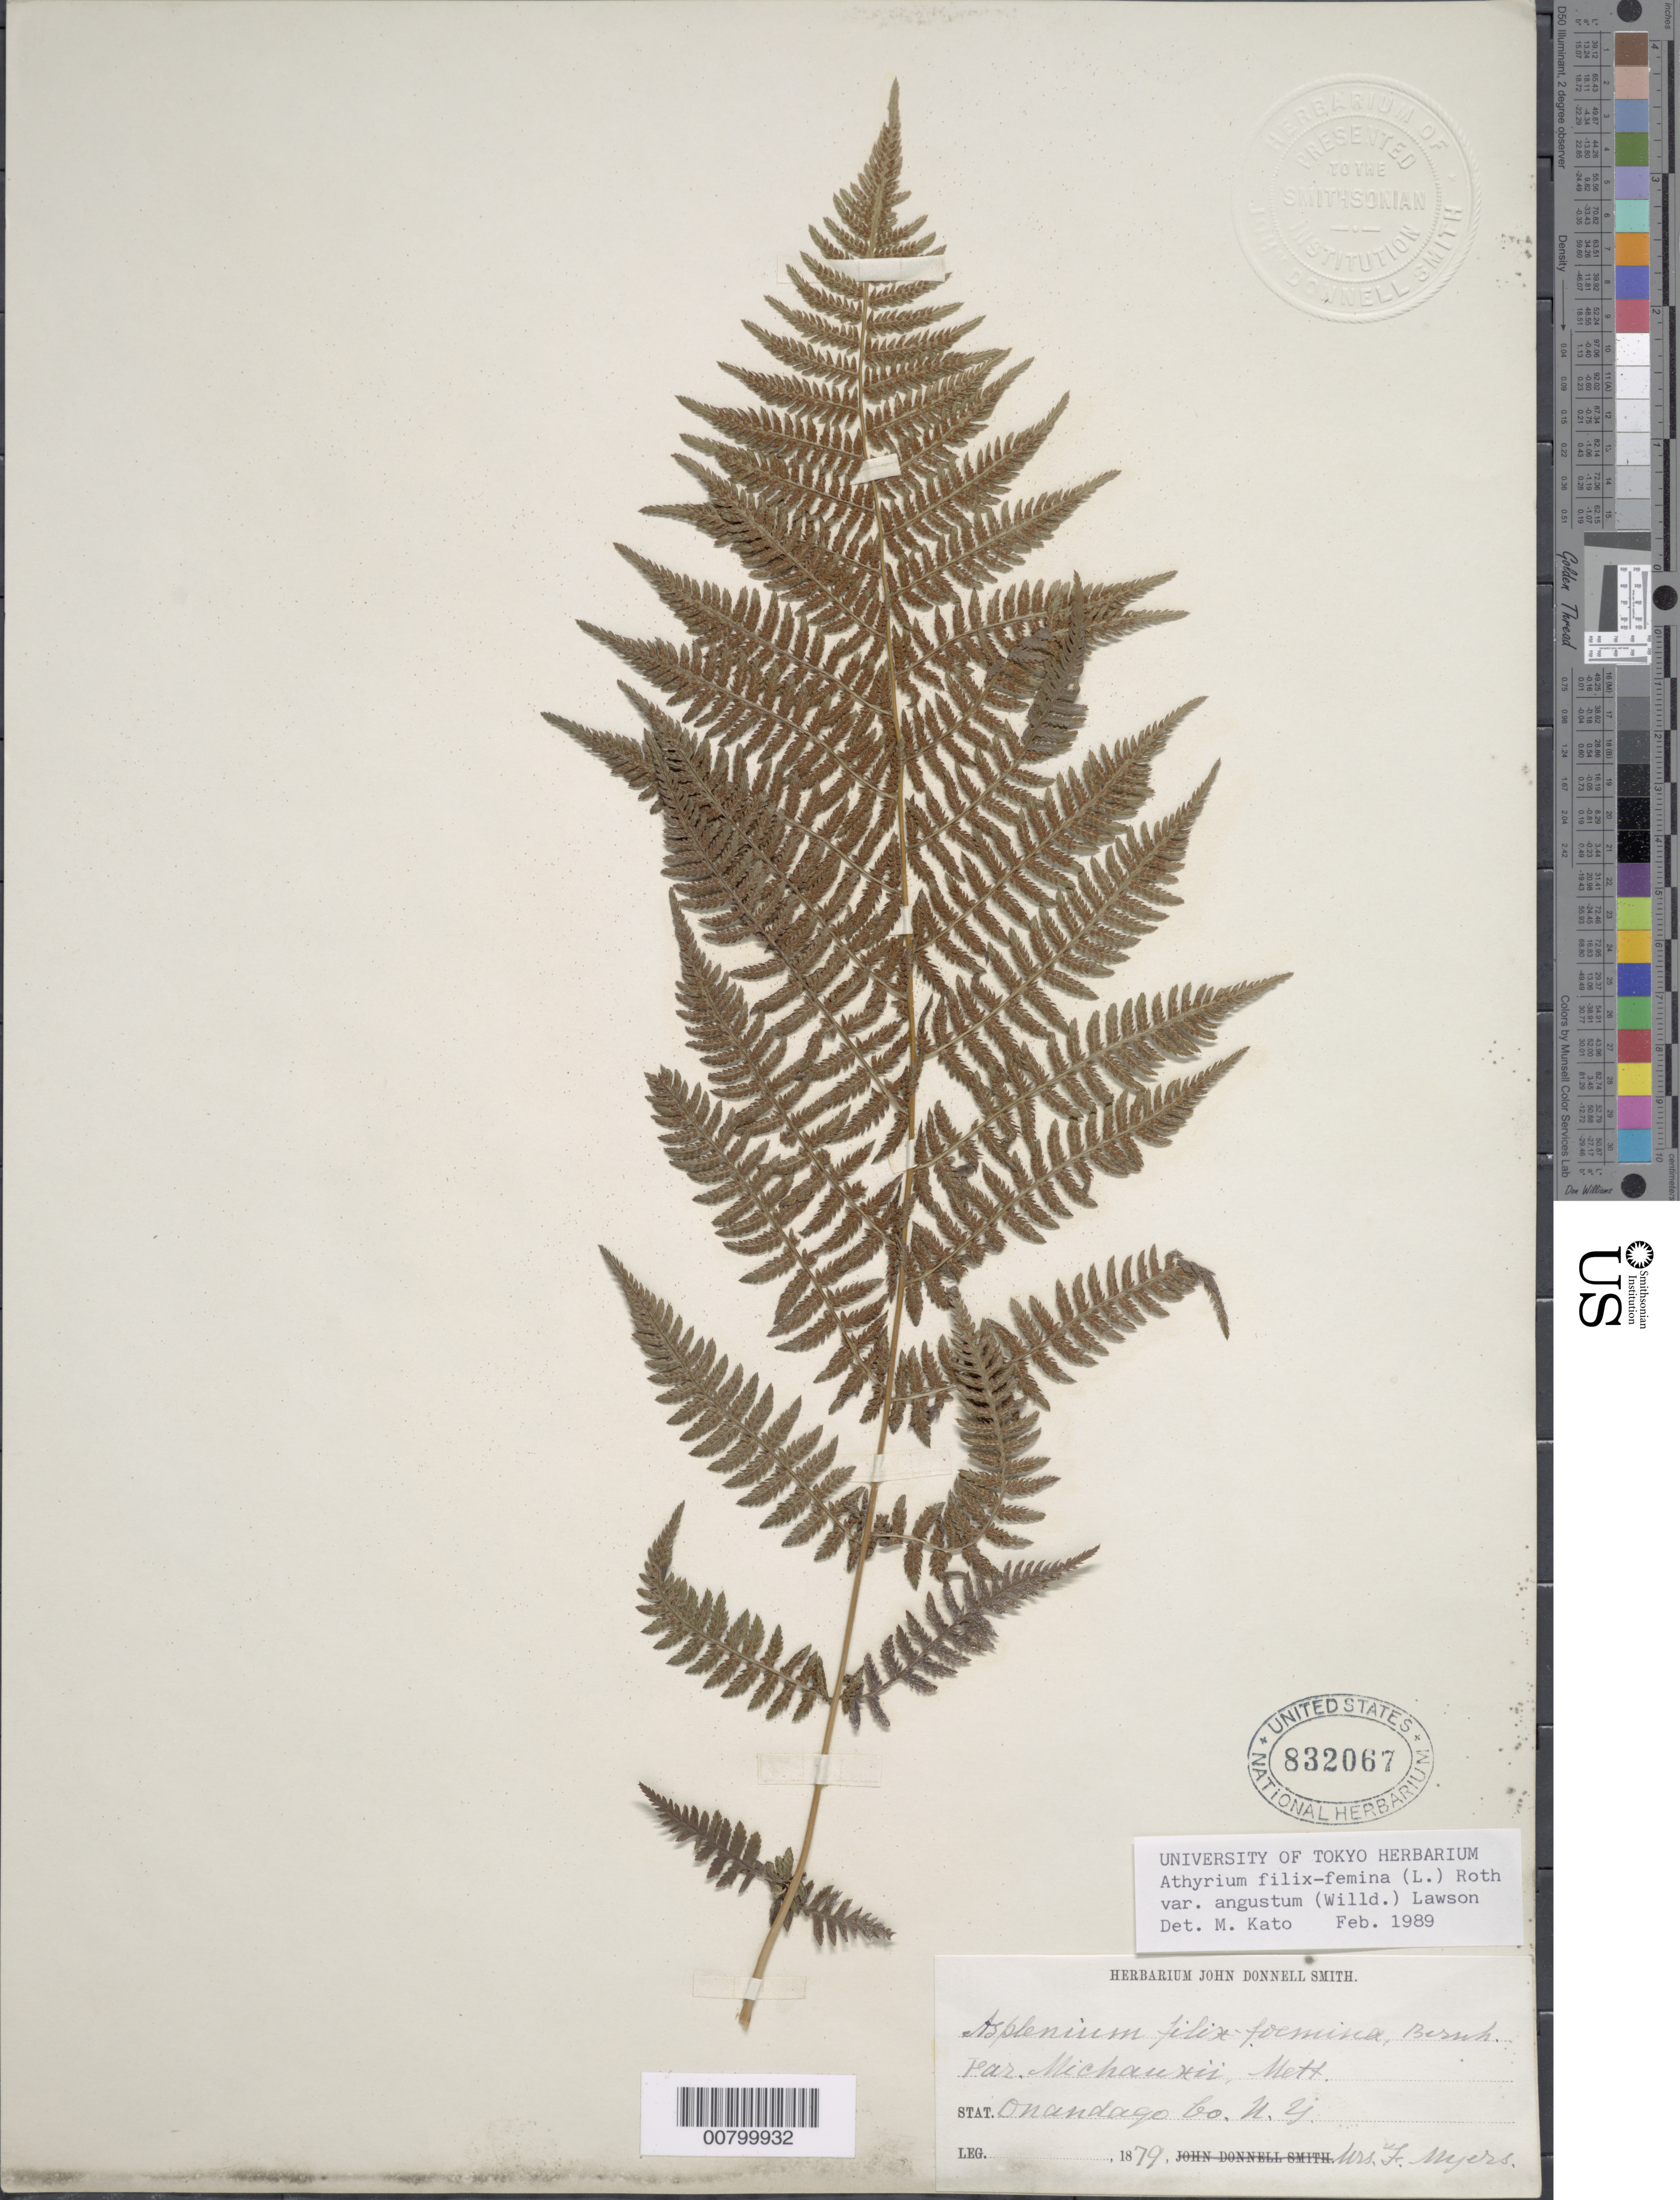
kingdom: Plantae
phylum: Tracheophyta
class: Polypodiopsida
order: Polypodiales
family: Athyriaceae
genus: Athyrium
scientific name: Athyrium filix-femina subsp. angustatum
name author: (Willd.) R.T. Clausen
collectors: F. Meyers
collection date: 1879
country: United States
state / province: New York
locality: Onandago Co.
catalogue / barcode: US 832067